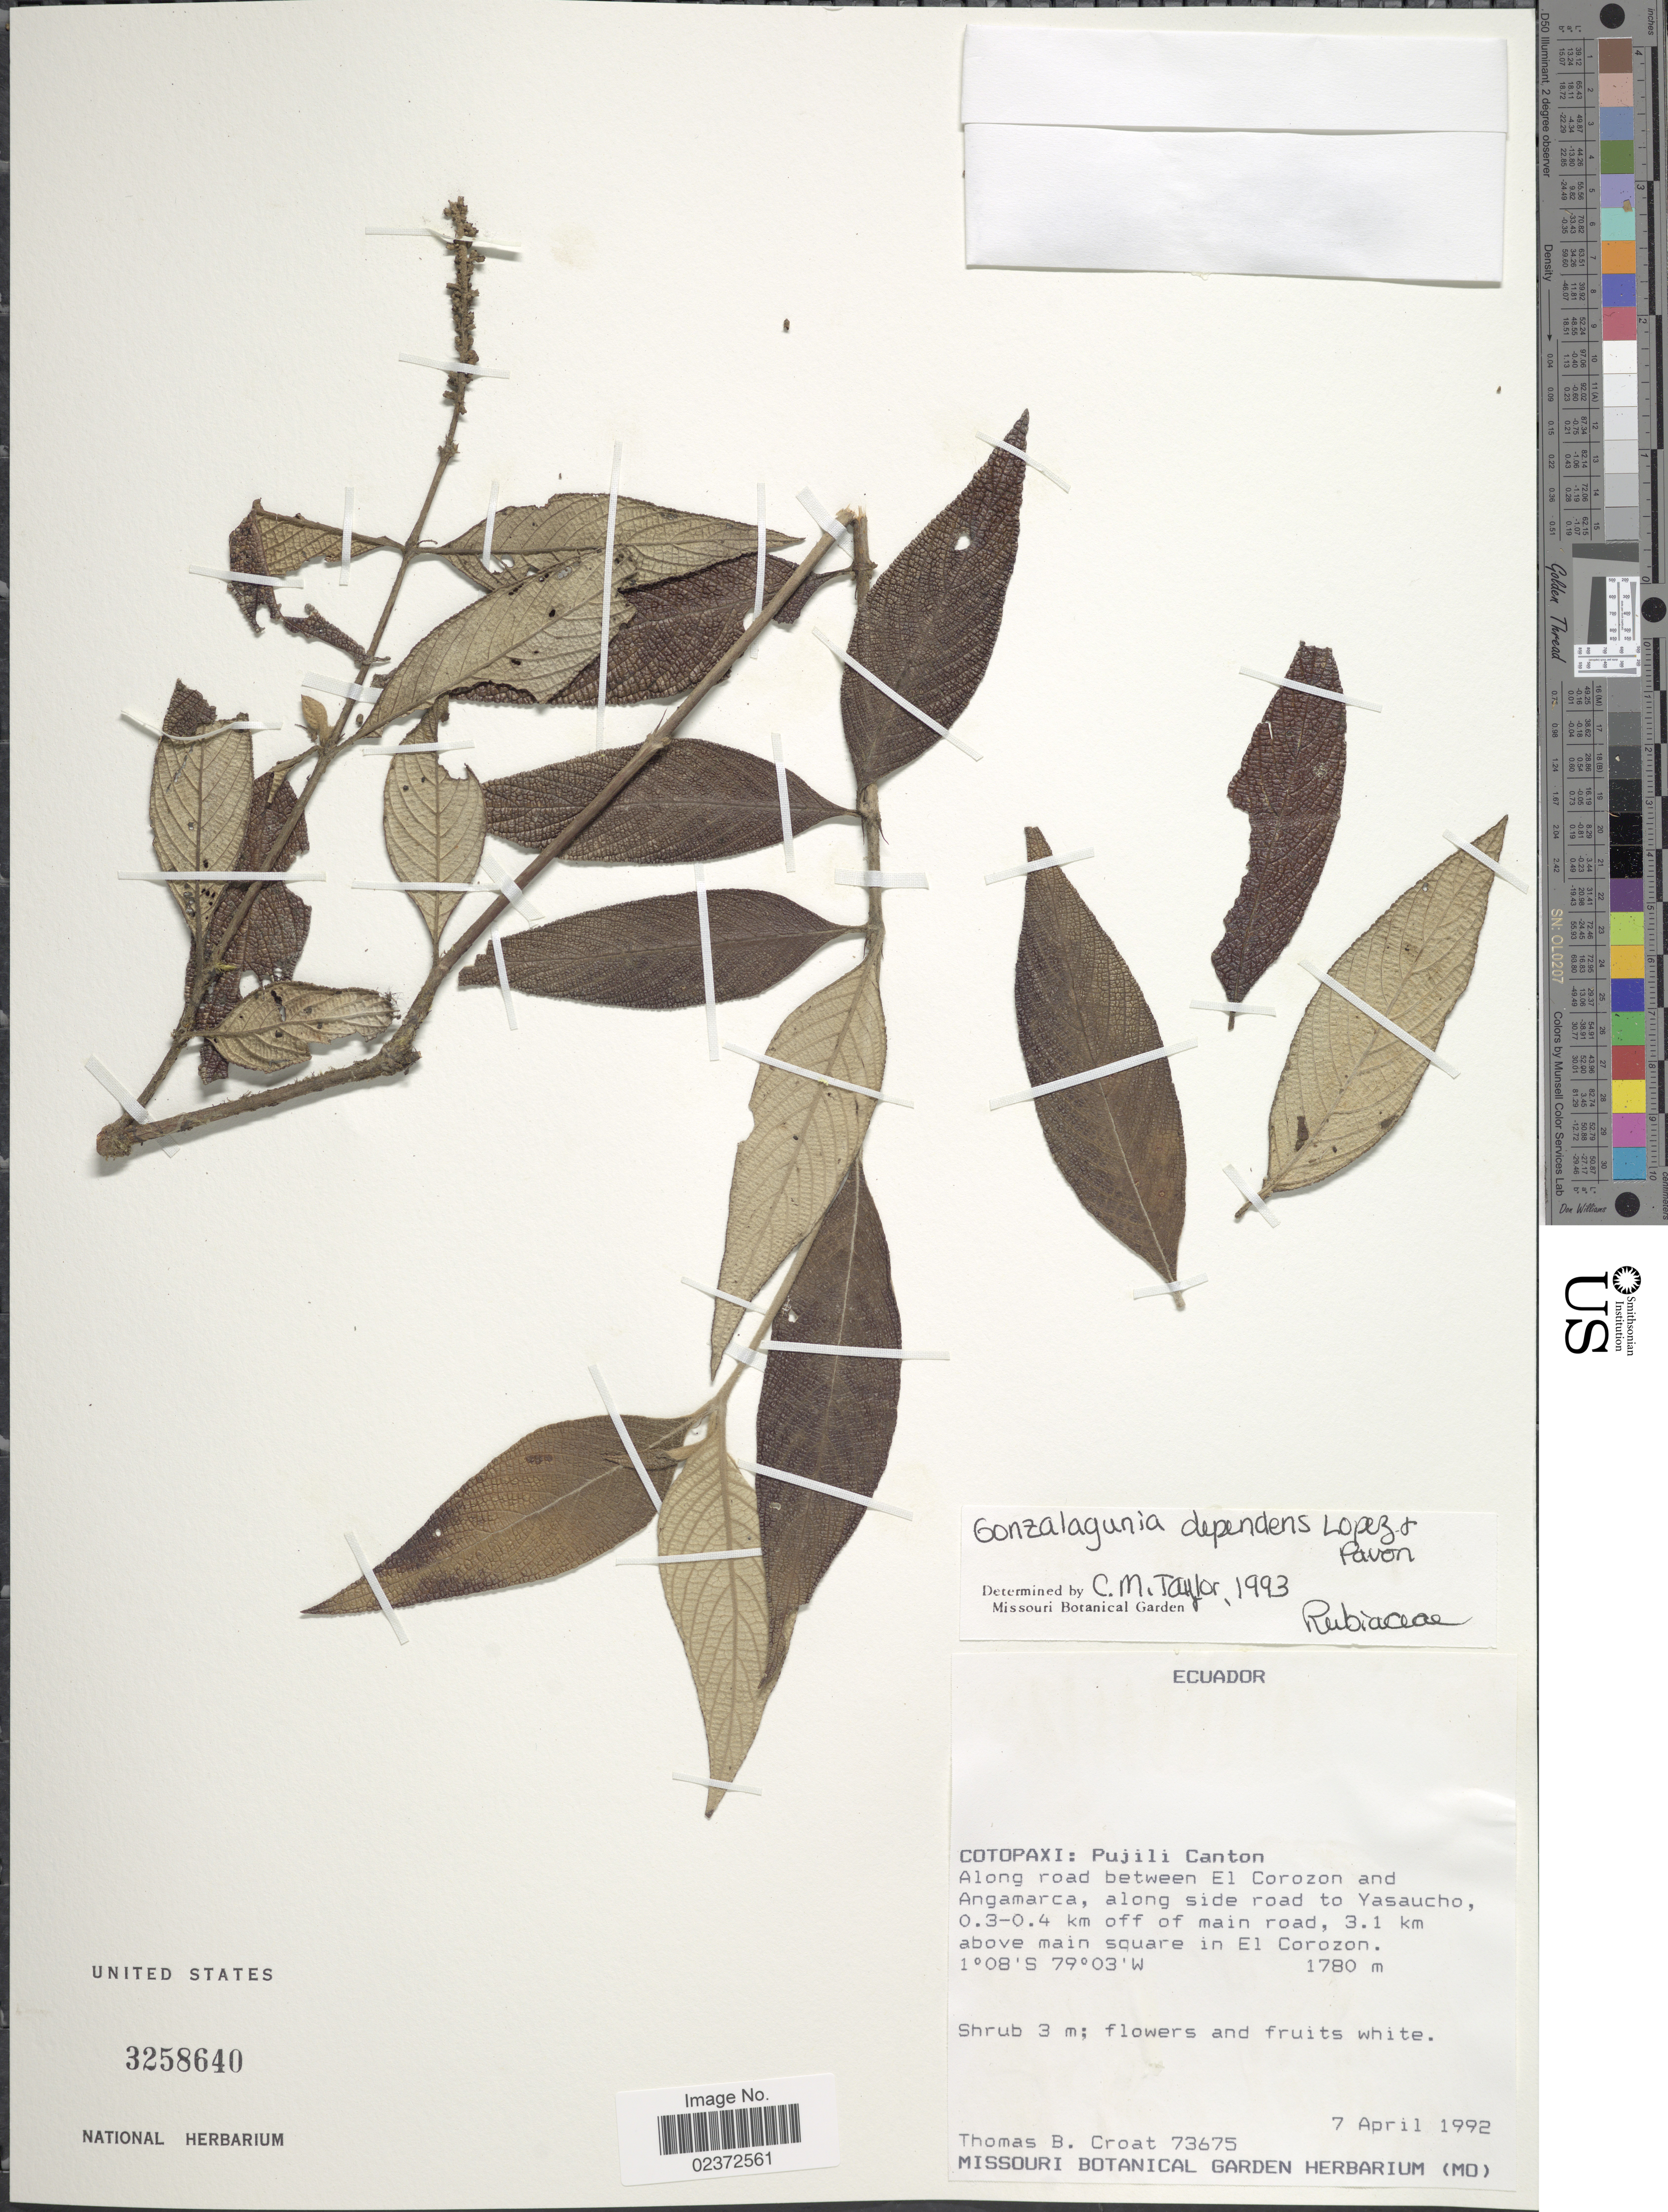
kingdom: Plantae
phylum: Tracheophyta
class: Magnoliopsida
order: Gentianales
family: Rubiaceae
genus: Gonzalagunia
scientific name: Gonzalagunia dependens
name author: Ruiz & Pav.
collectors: T. B. Croat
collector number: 73675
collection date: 1992-04-07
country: Ecuador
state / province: Cotopaxi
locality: Pujili Canton. Along road between El Corozon and Angamarca, along side road to Yasaucho, 0.3-0.4 km off of main road, 3.1 km above main square in El Corozon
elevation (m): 1780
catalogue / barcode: US 3258640